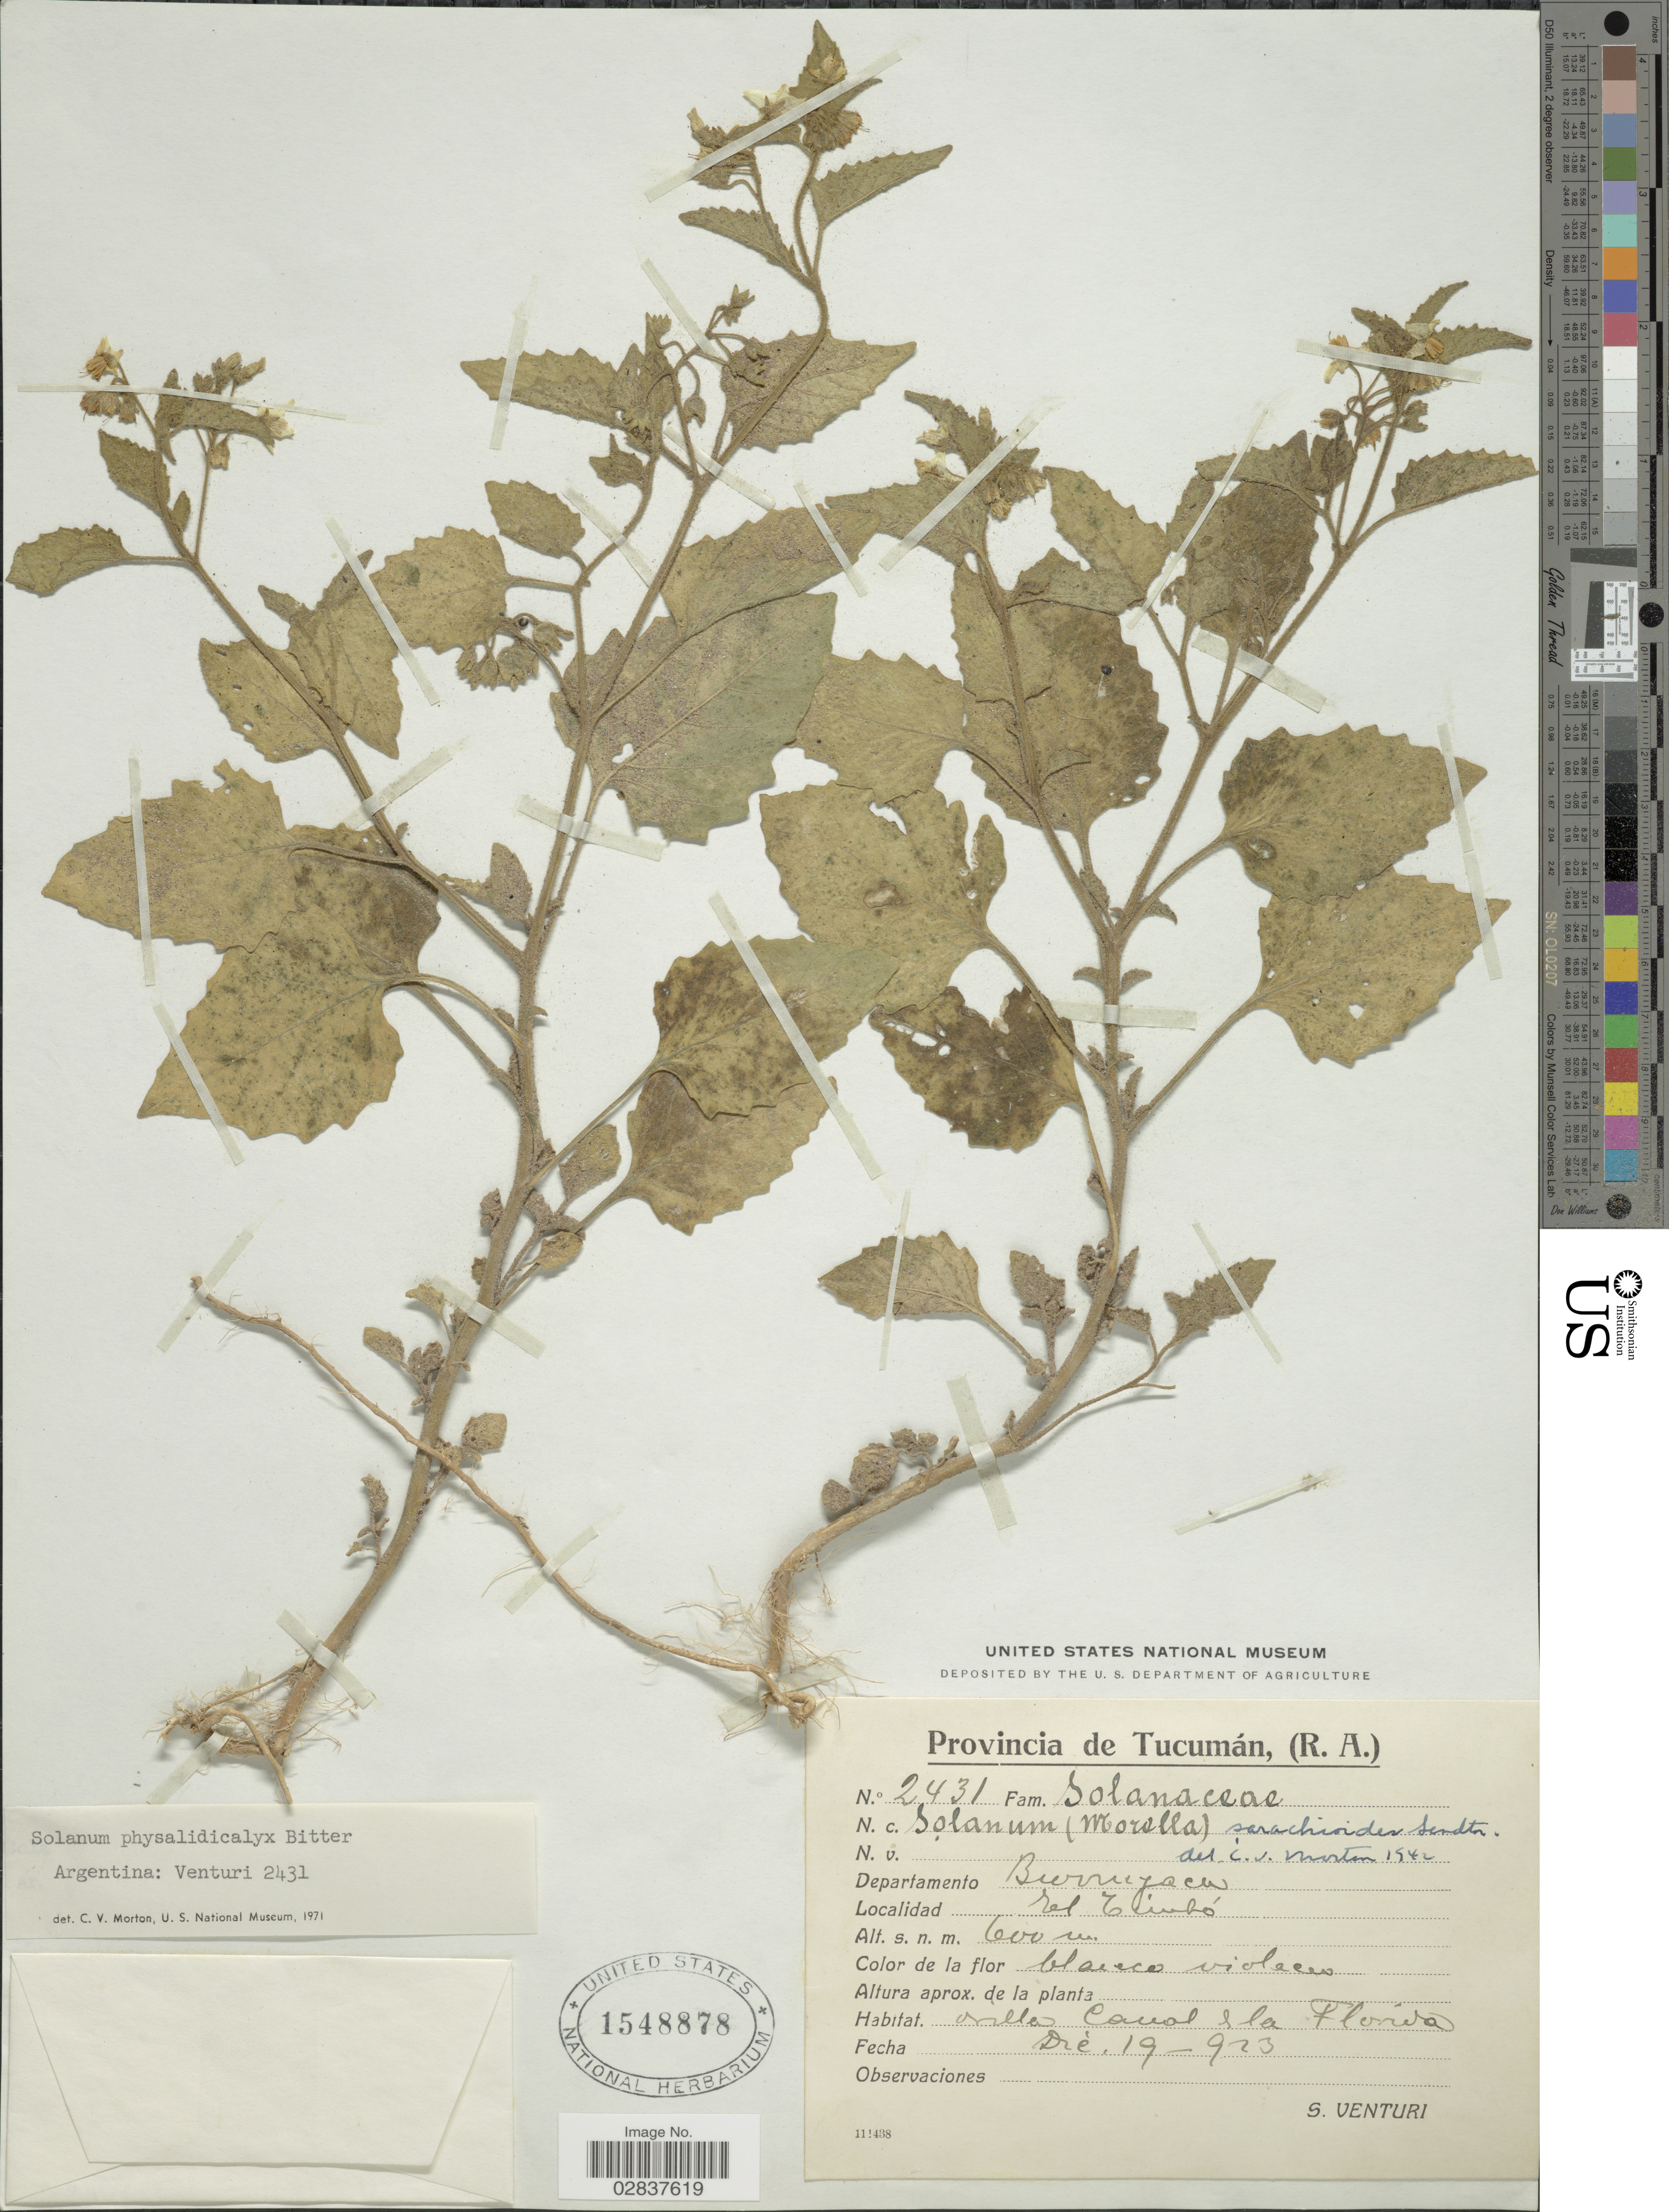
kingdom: Plantae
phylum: Tracheophyta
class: Magnoliopsida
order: Solanales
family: Solanaceae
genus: Solanum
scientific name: Solanum physalifolium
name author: Rusby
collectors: S. Venturi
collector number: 2431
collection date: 1923-12-19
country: Argentina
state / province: Tucuman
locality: (R.A.), Departamento Burruyacú, del Timbó.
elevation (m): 600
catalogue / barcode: US 1548878